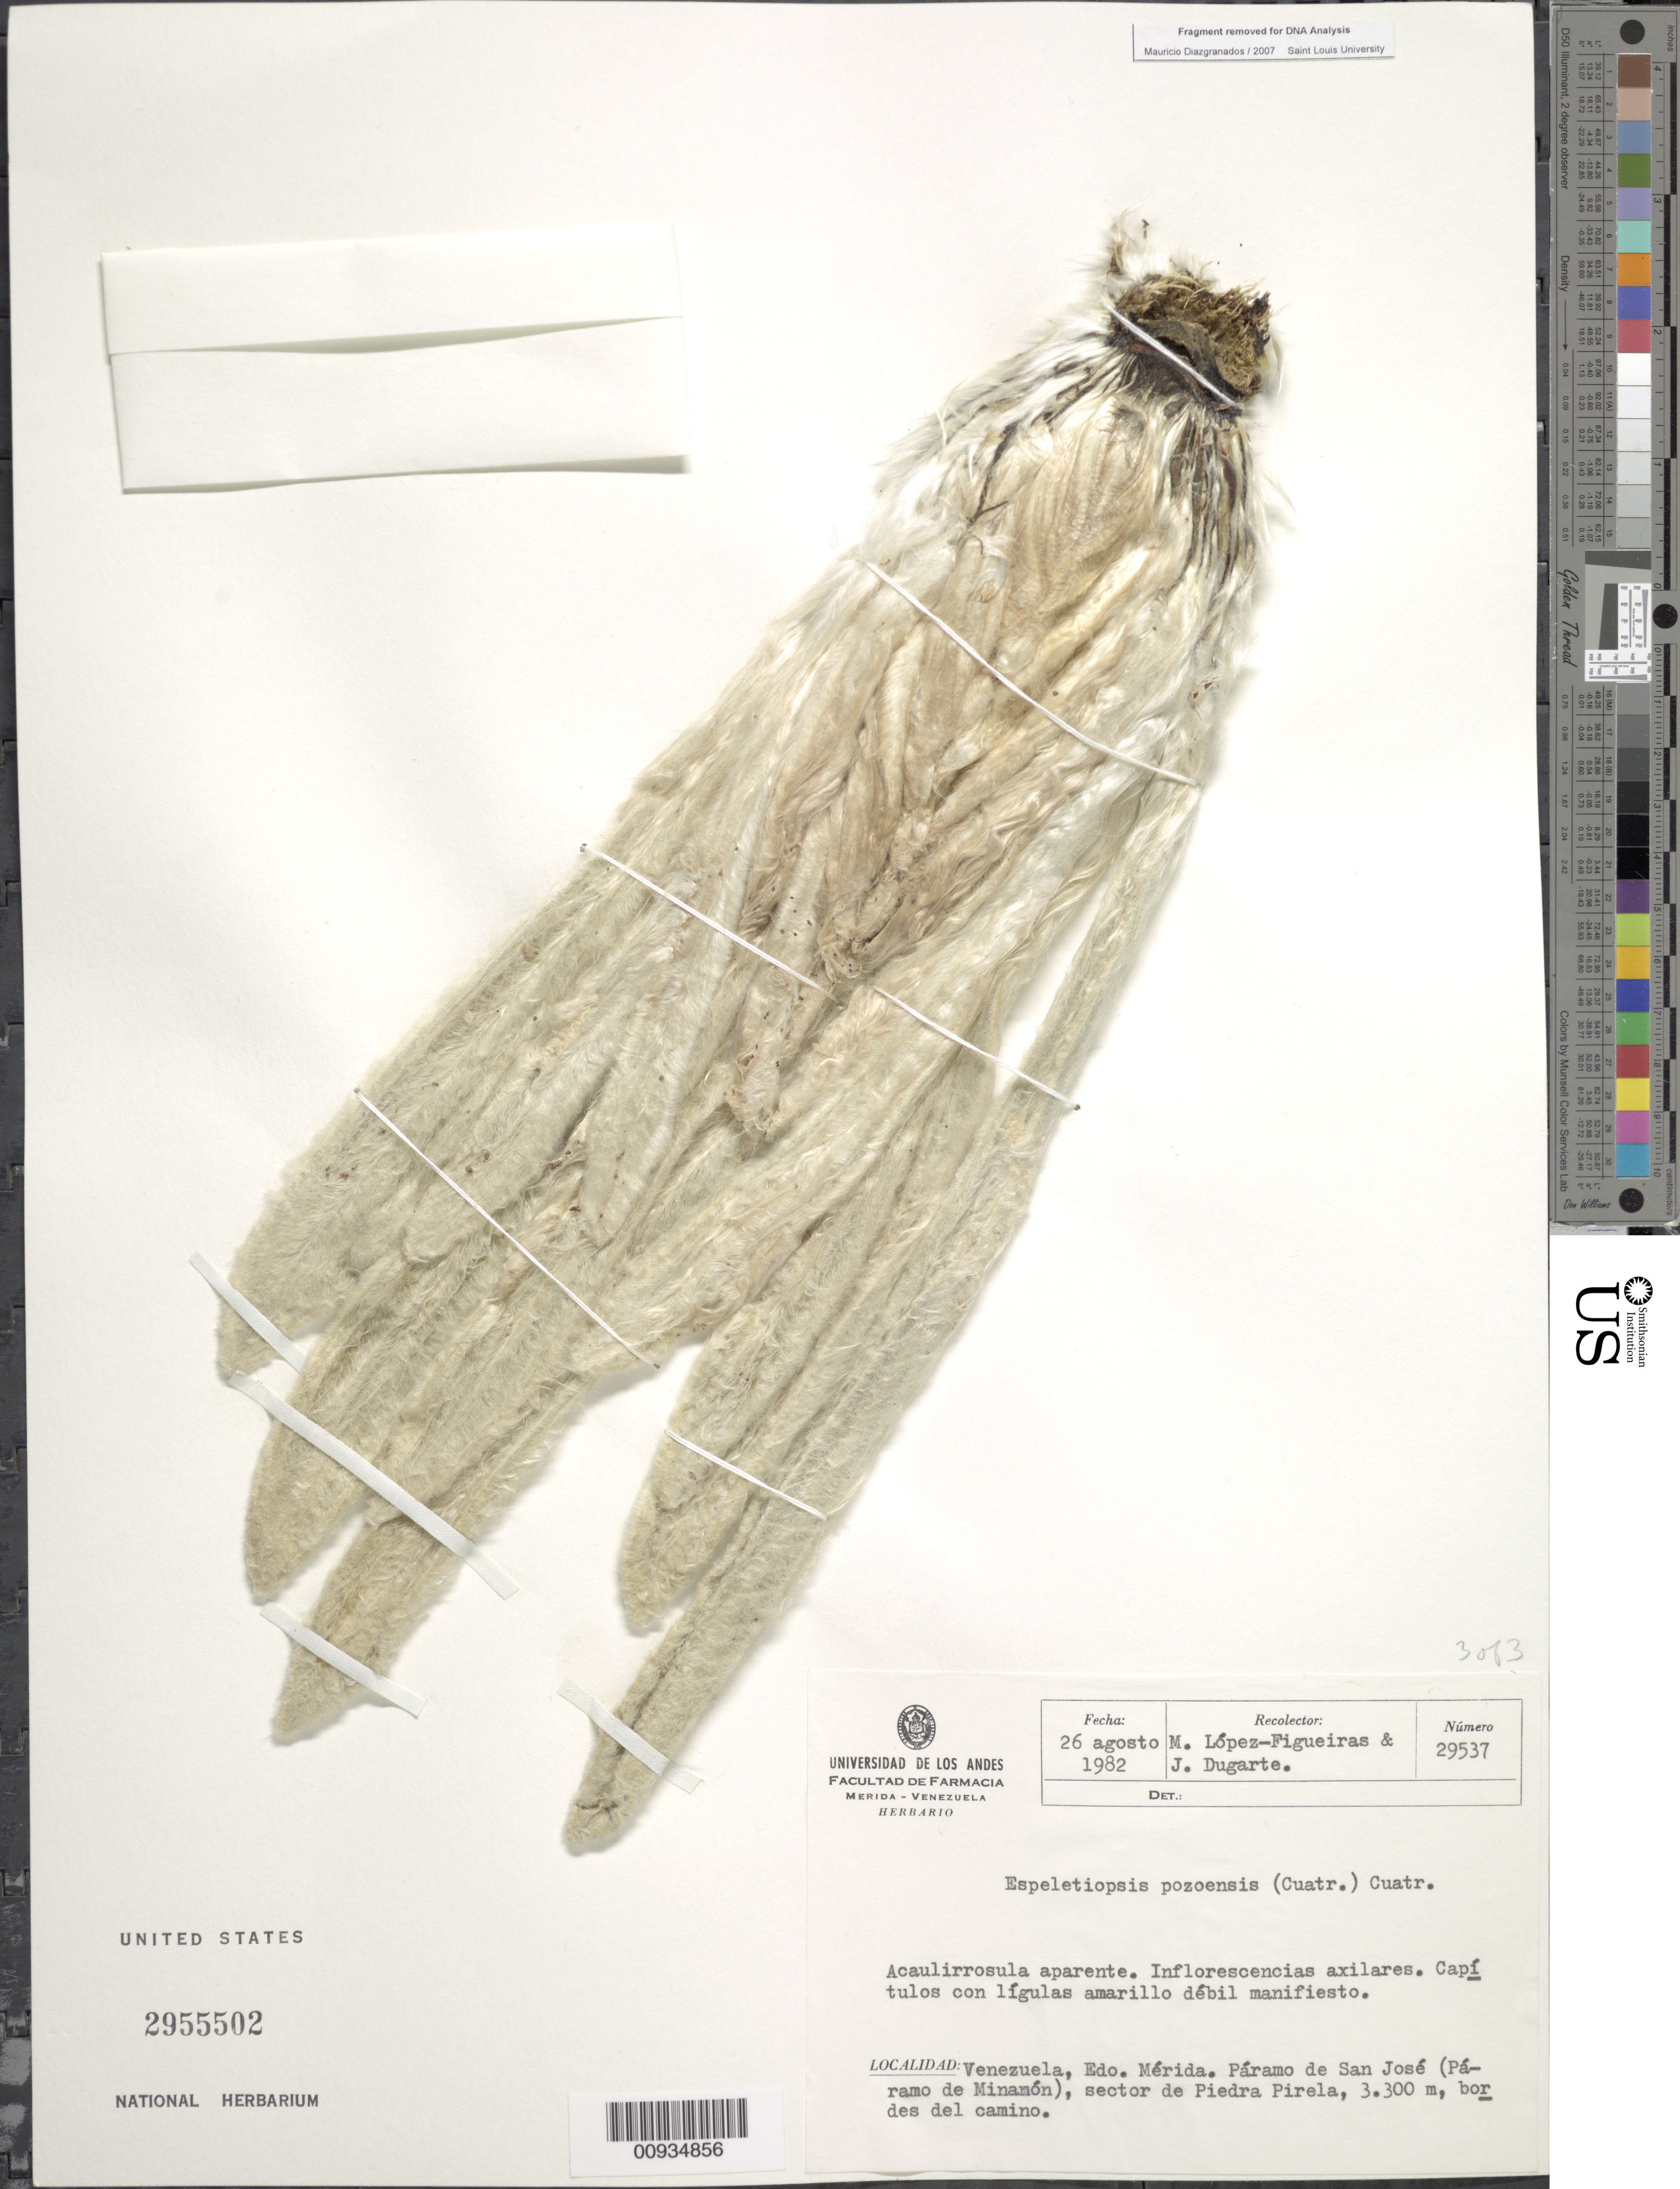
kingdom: Plantae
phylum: Tracheophyta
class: Magnoliopsida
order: Asterales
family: Asteraceae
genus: Espeletiopsis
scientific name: Espeletiopsis pozoensis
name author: (Cuatrec.) Cuatrec.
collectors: M. López Figueiras & J. Dugarte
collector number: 29537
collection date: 1982-08-26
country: Venezuela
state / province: Mérida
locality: Paramo de San Jose (Paramo de Minanon), sector de Piedra Pirela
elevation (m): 3300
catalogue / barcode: US 2955502